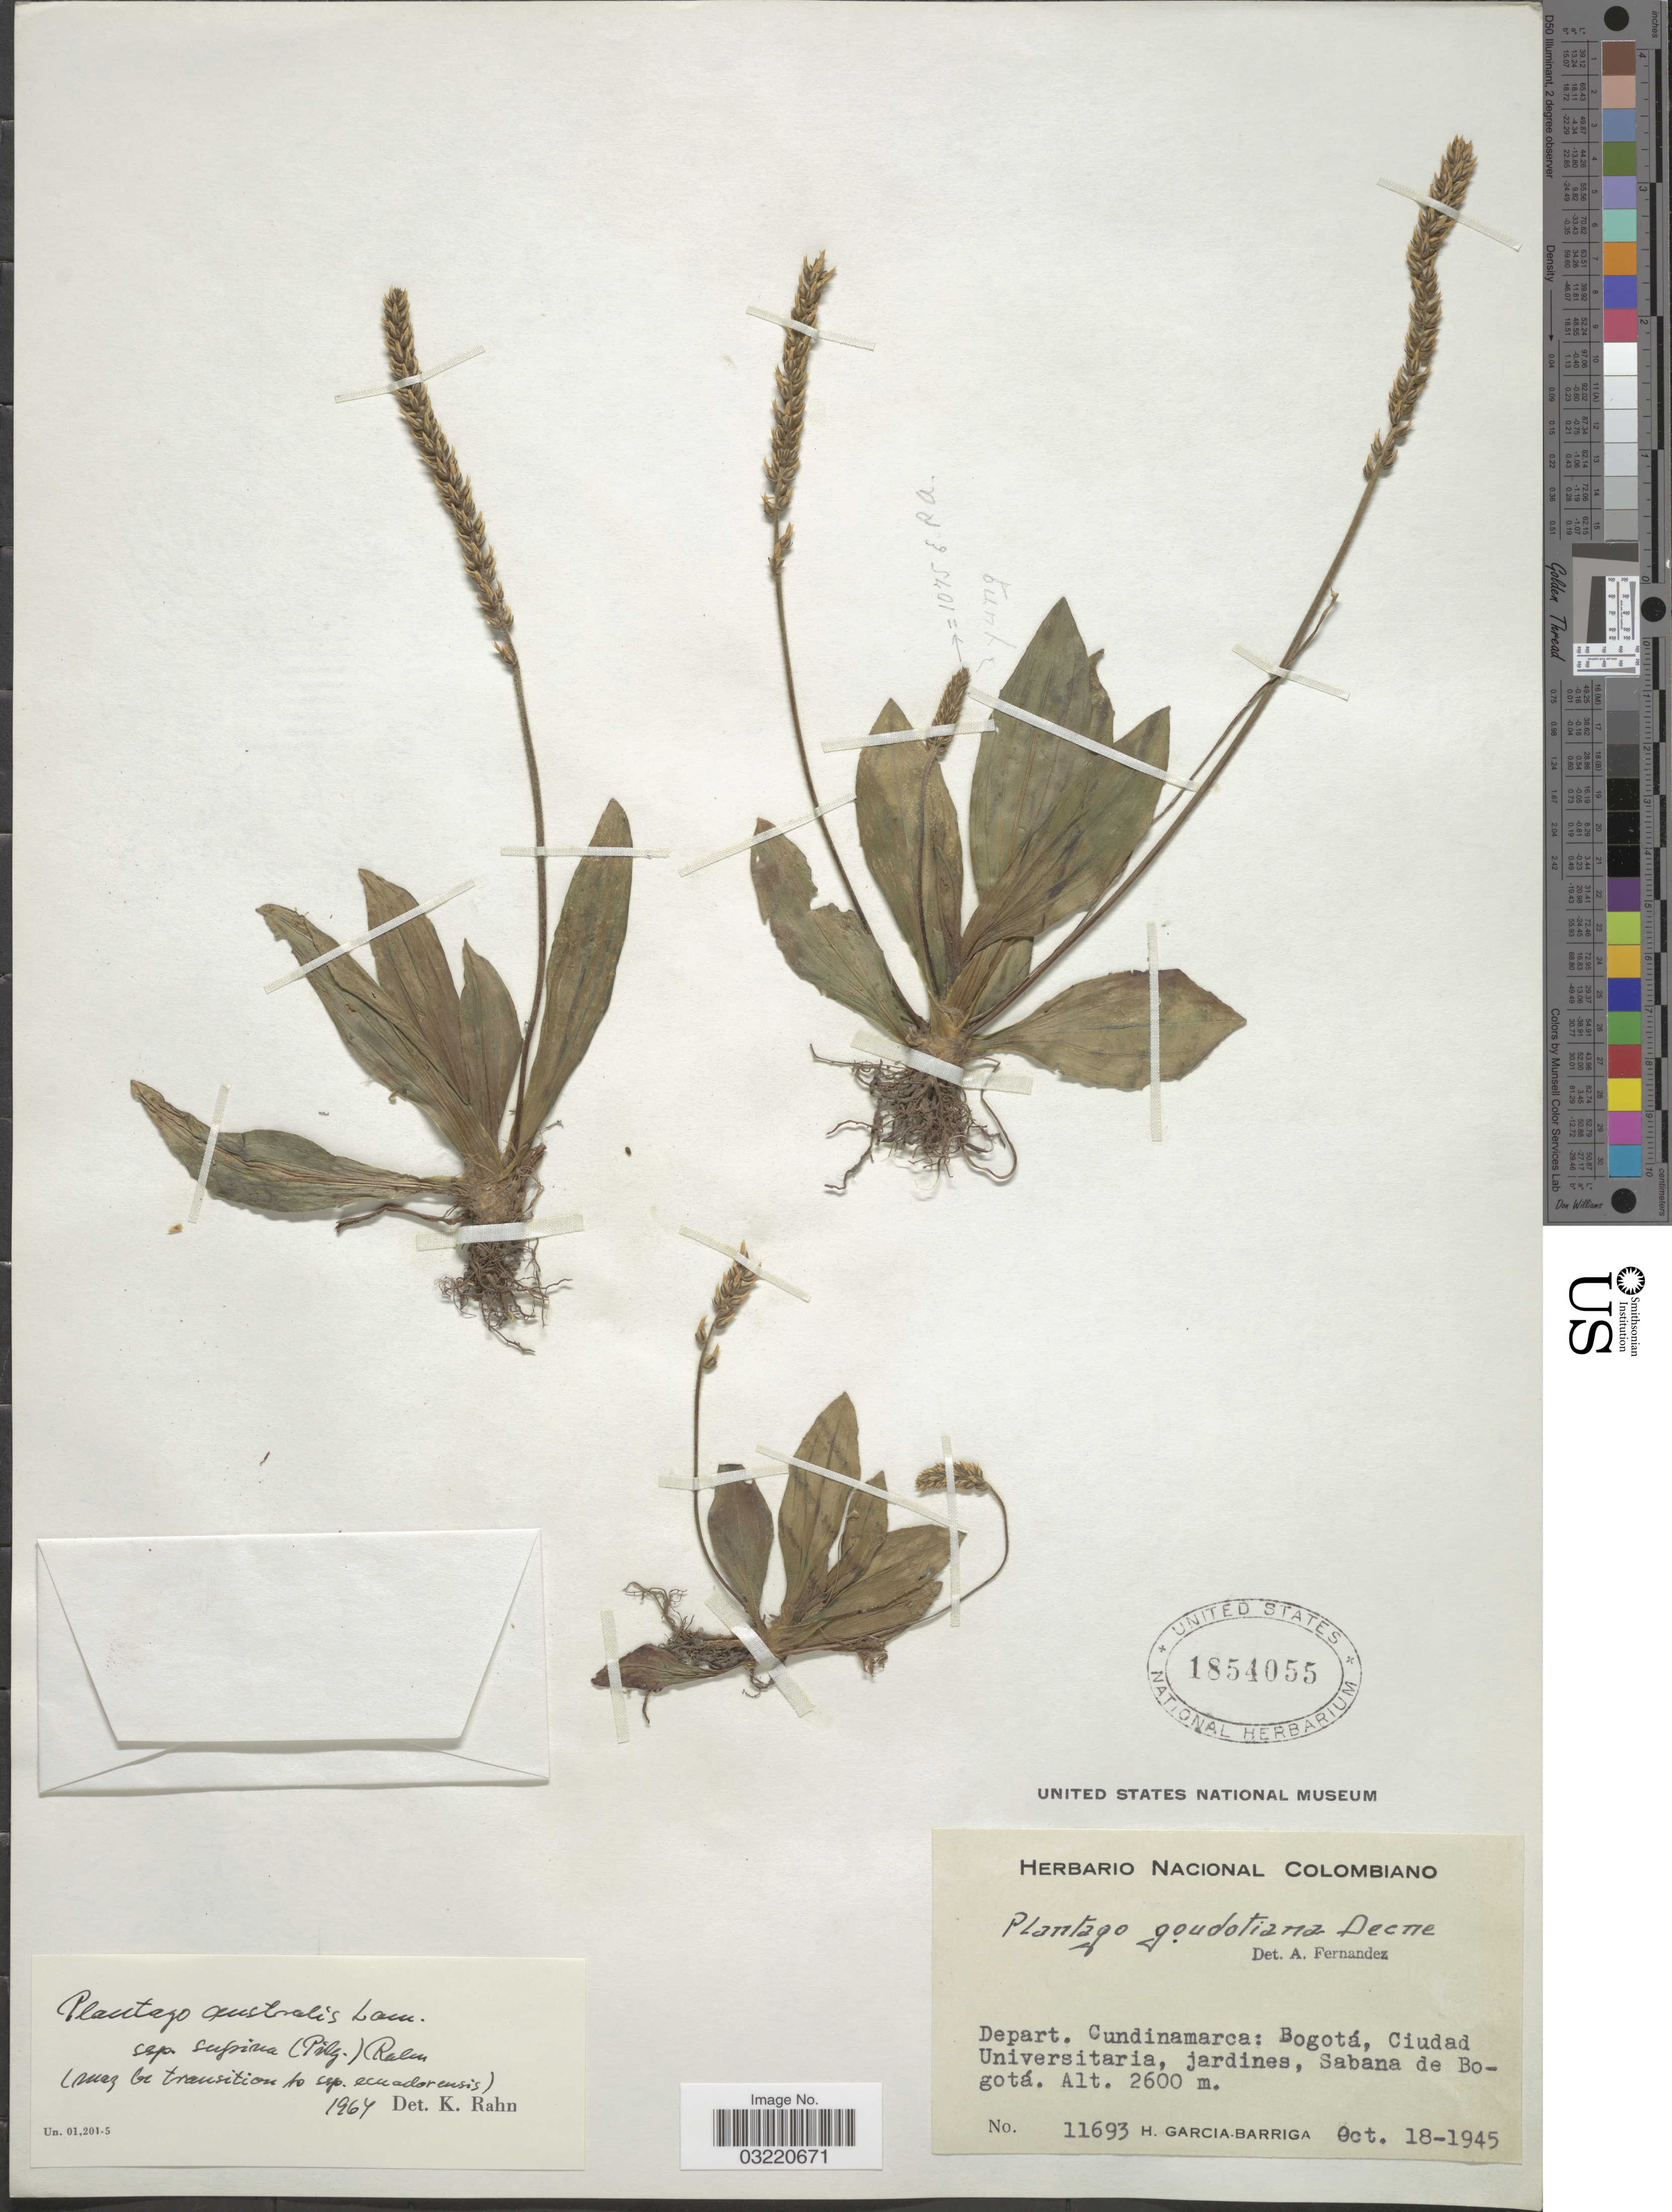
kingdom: Plantae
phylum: Tracheophyta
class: Magnoliopsida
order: Lamiales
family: Plantaginaceae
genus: Plantago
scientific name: Plantago australis subsp. supina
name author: (Pilg.) Rahn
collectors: H. García Barriga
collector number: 11693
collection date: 1945-10-18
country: Colombia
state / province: Cundinamarca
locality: Depart. Cundinamarca: Bogotá, Cuidad Universitaria, jardines, Sabana de Bogotá.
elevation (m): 2600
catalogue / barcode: US 1854055